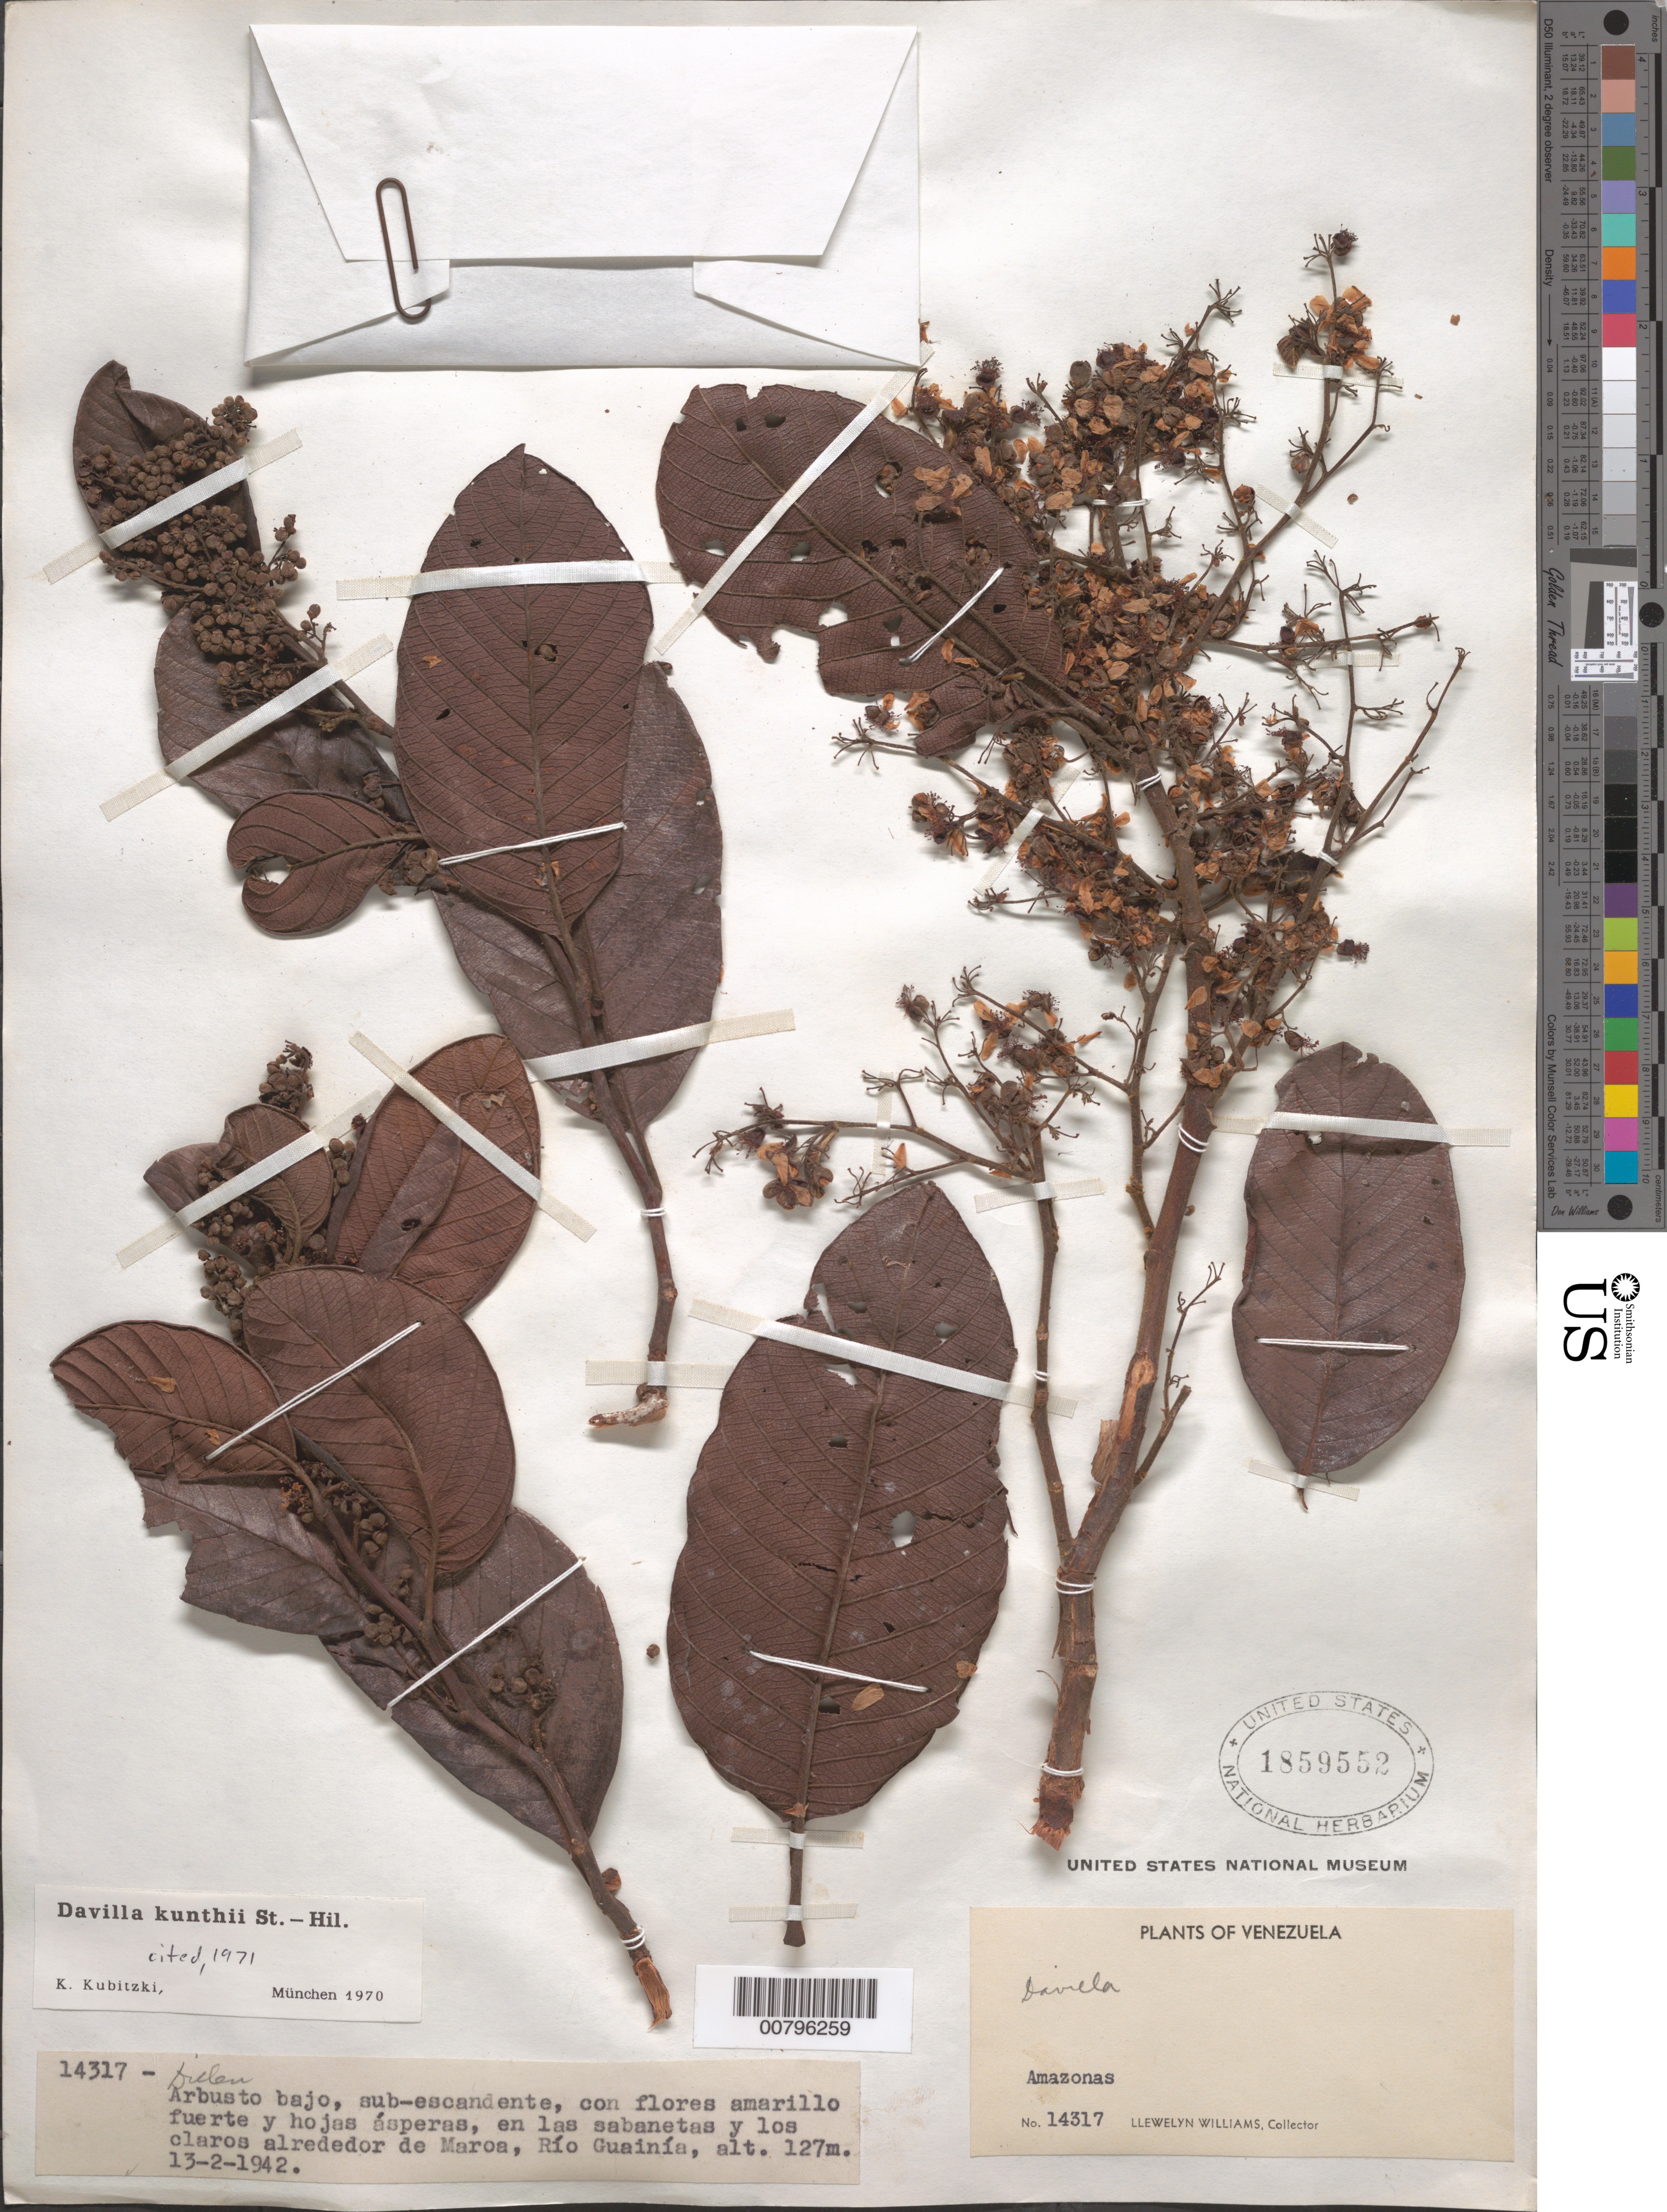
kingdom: Plantae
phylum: Tracheophyta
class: Magnoliopsida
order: Dilleniales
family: Dilleniaceae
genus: Davilla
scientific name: Davilla kunthii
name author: A. St.-Hil.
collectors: Ll. Williams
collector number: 14317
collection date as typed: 13-Feb-42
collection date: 1942-02-13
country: Venezuela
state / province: Amazonas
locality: Maroa, Río Guainía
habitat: Sabanetas y los claros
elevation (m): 127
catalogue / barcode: US 1859552